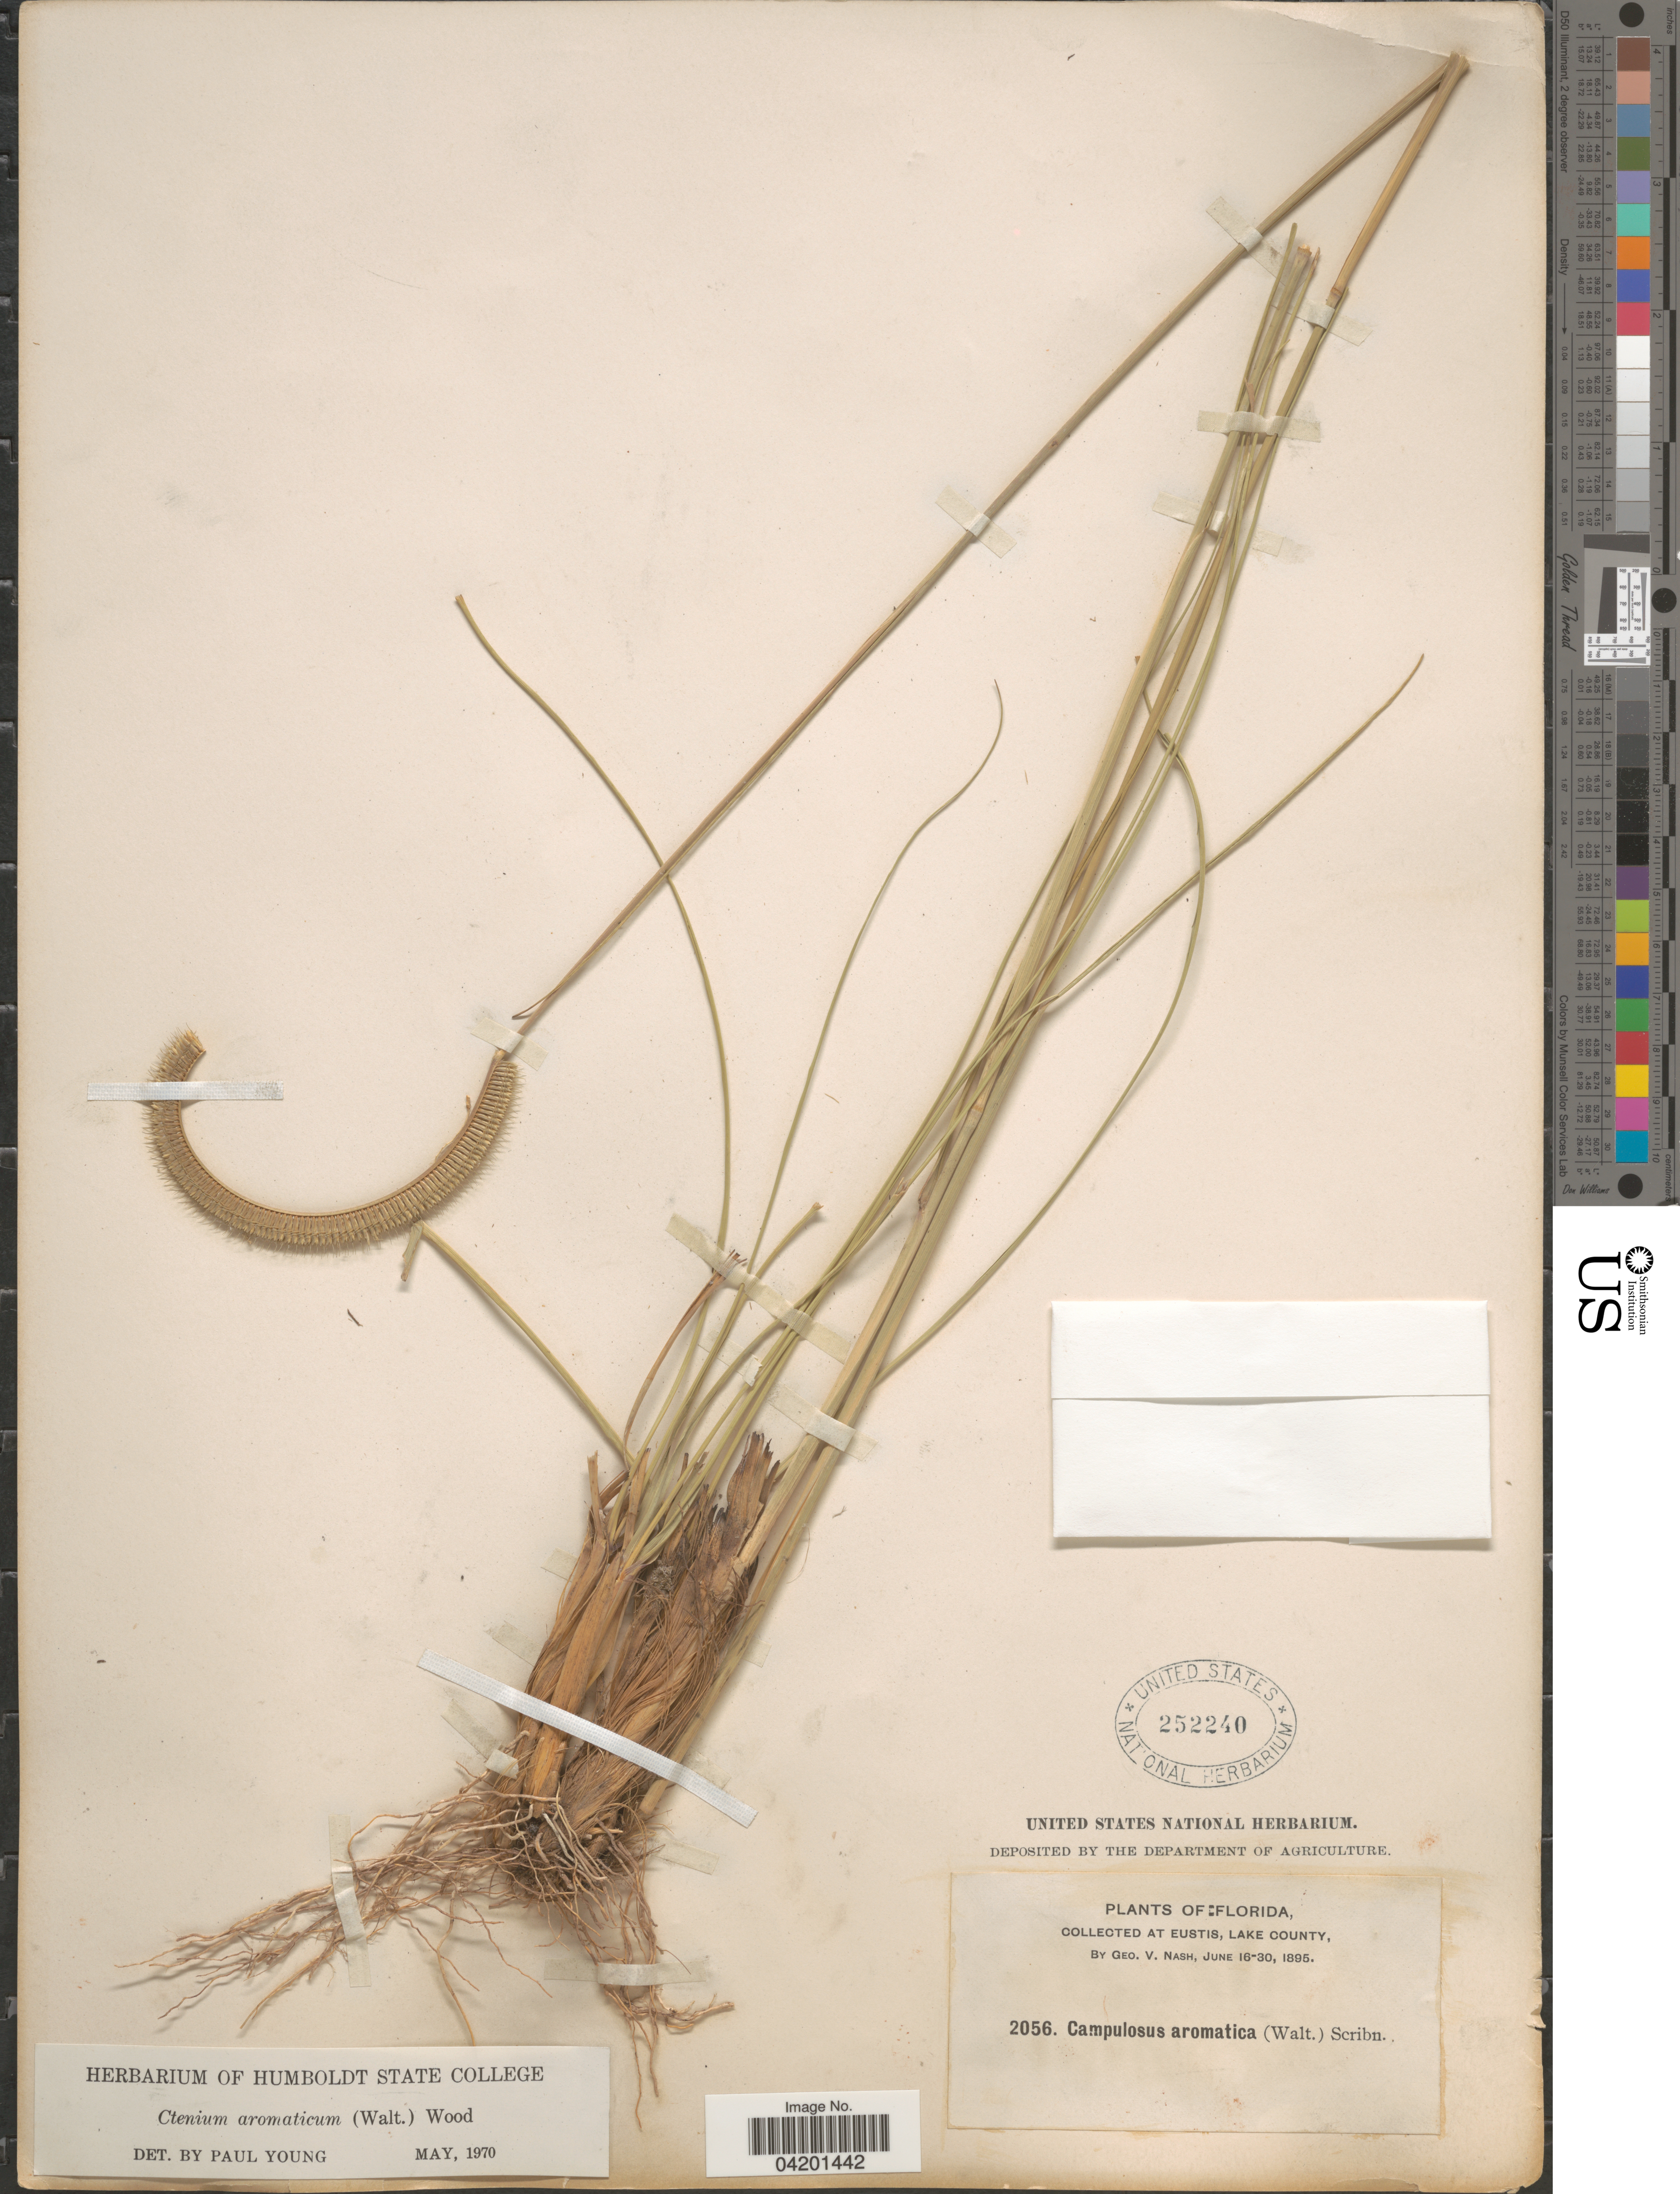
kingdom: Plantae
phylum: Tracheophyta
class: Liliopsida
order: Poales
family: Poaceae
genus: Ctenium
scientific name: Ctenium aromaticum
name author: (Walter) Alph. Wood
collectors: G. V. Nash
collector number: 2056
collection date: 1895-06-16/1895-06-30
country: United States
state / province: Florida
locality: Eustis, Lake County.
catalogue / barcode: US 252240